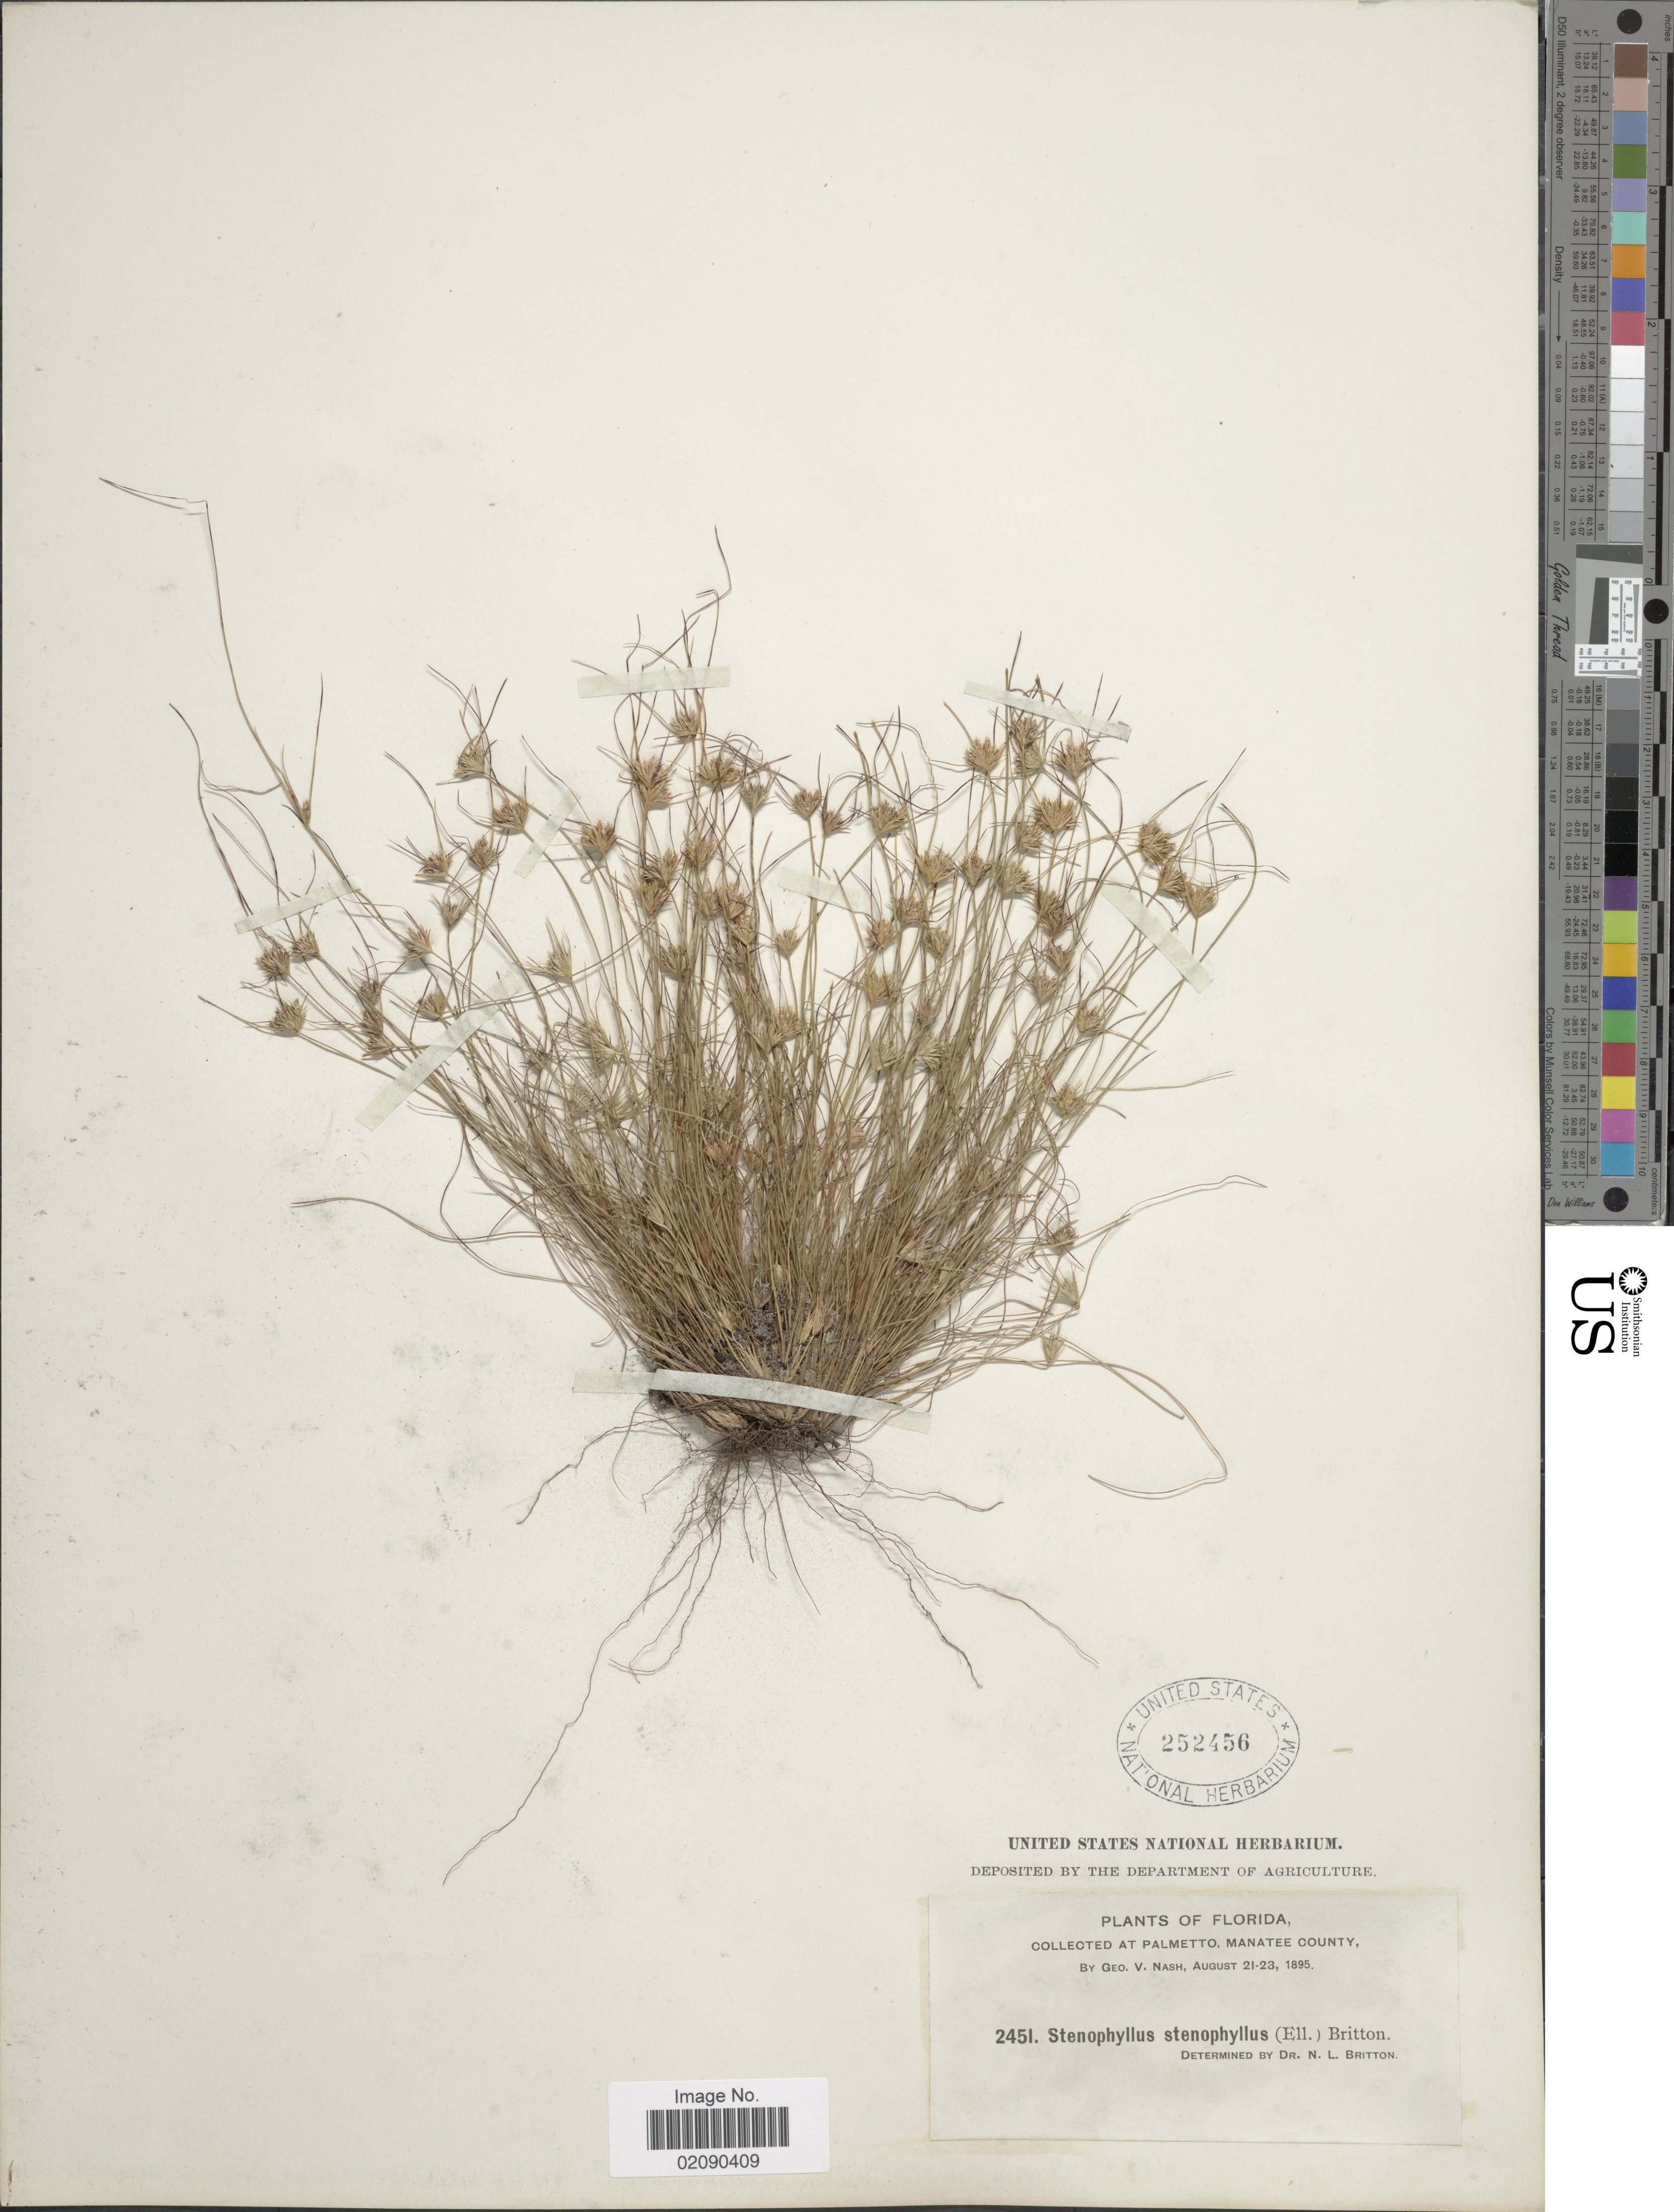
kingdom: Plantae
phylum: Tracheophyta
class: Liliopsida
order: Poales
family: Cyperaceae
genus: Bulbostylis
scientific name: Bulbostylis stenophylla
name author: (Elliott) C.B. Clarke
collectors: G. V. Nash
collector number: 2451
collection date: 1895-08-21/1895-08-23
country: United States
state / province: Florida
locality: At Palmetto, Manatee County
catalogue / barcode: US 252456